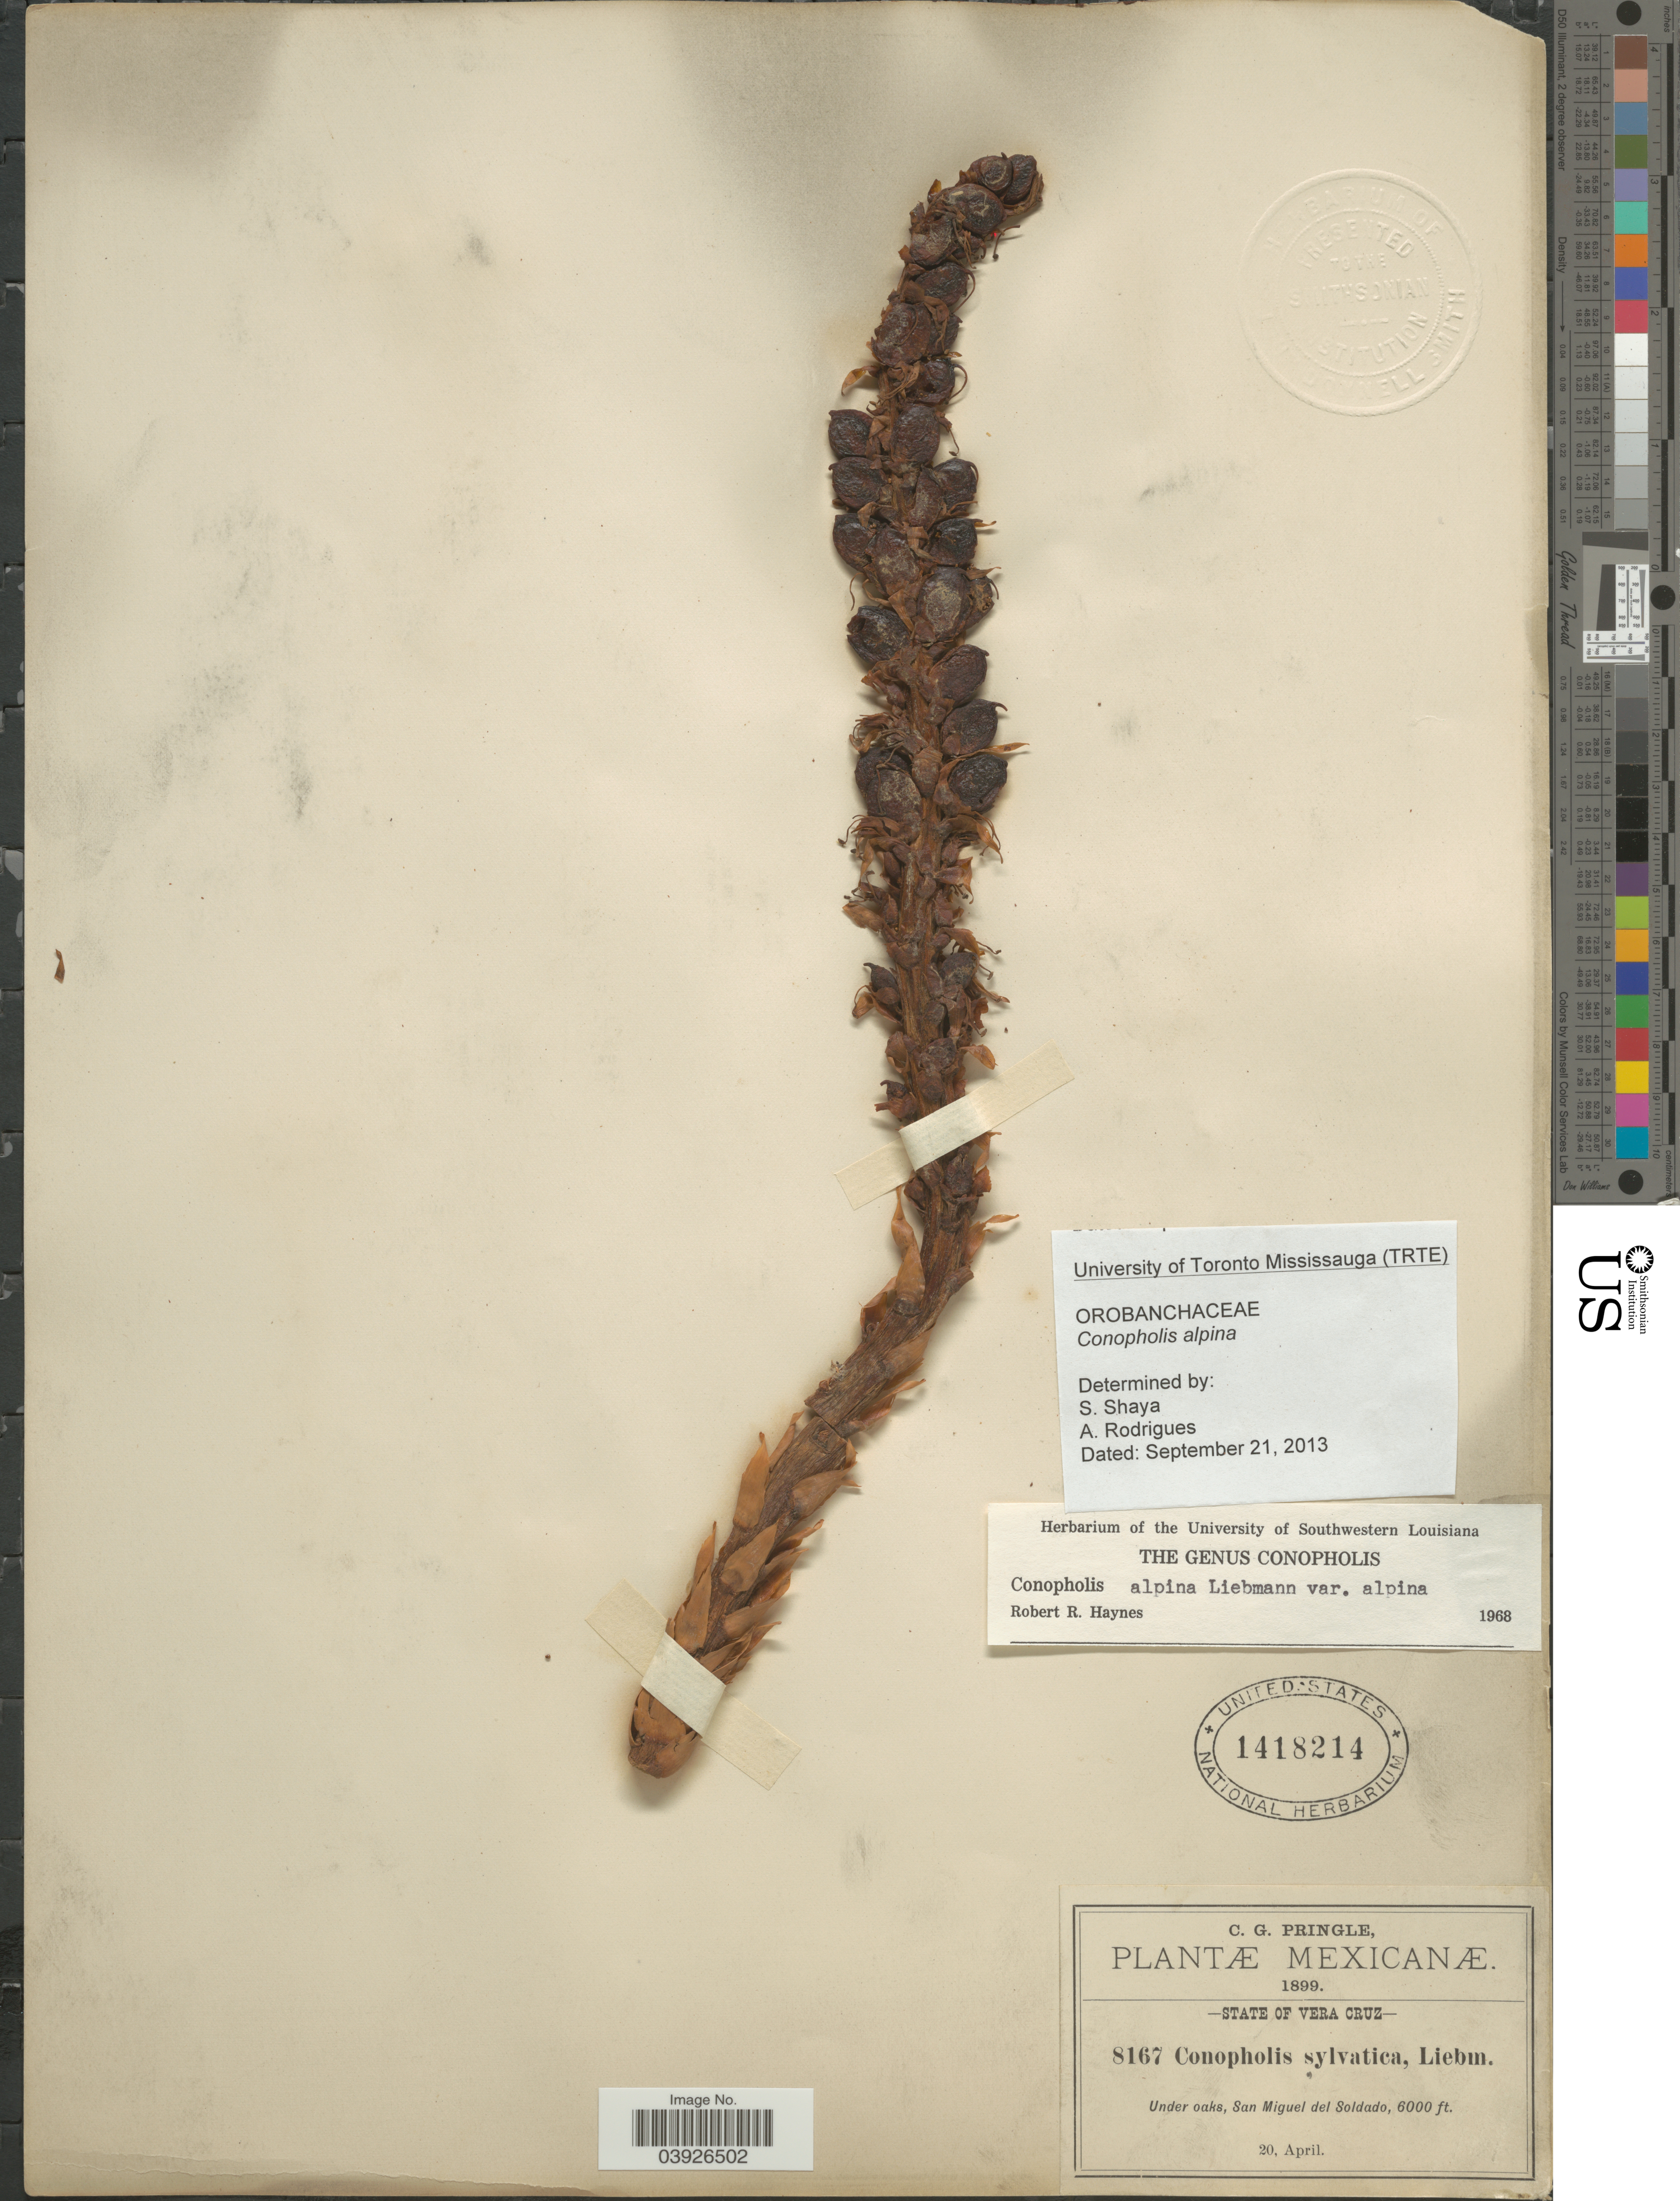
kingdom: Plantae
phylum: Tracheophyta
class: Magnoliopsida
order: Lamiales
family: Orobanchaceae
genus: Conopholis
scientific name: Conopholis alpina var. alpina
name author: Liebm.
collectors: C. G. Pringle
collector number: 8167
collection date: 1899-04-20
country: Mexico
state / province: Veracruz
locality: State of Vera Cruz. Under oaks, San Miguel del Soldado.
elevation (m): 1829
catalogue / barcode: US 1418214